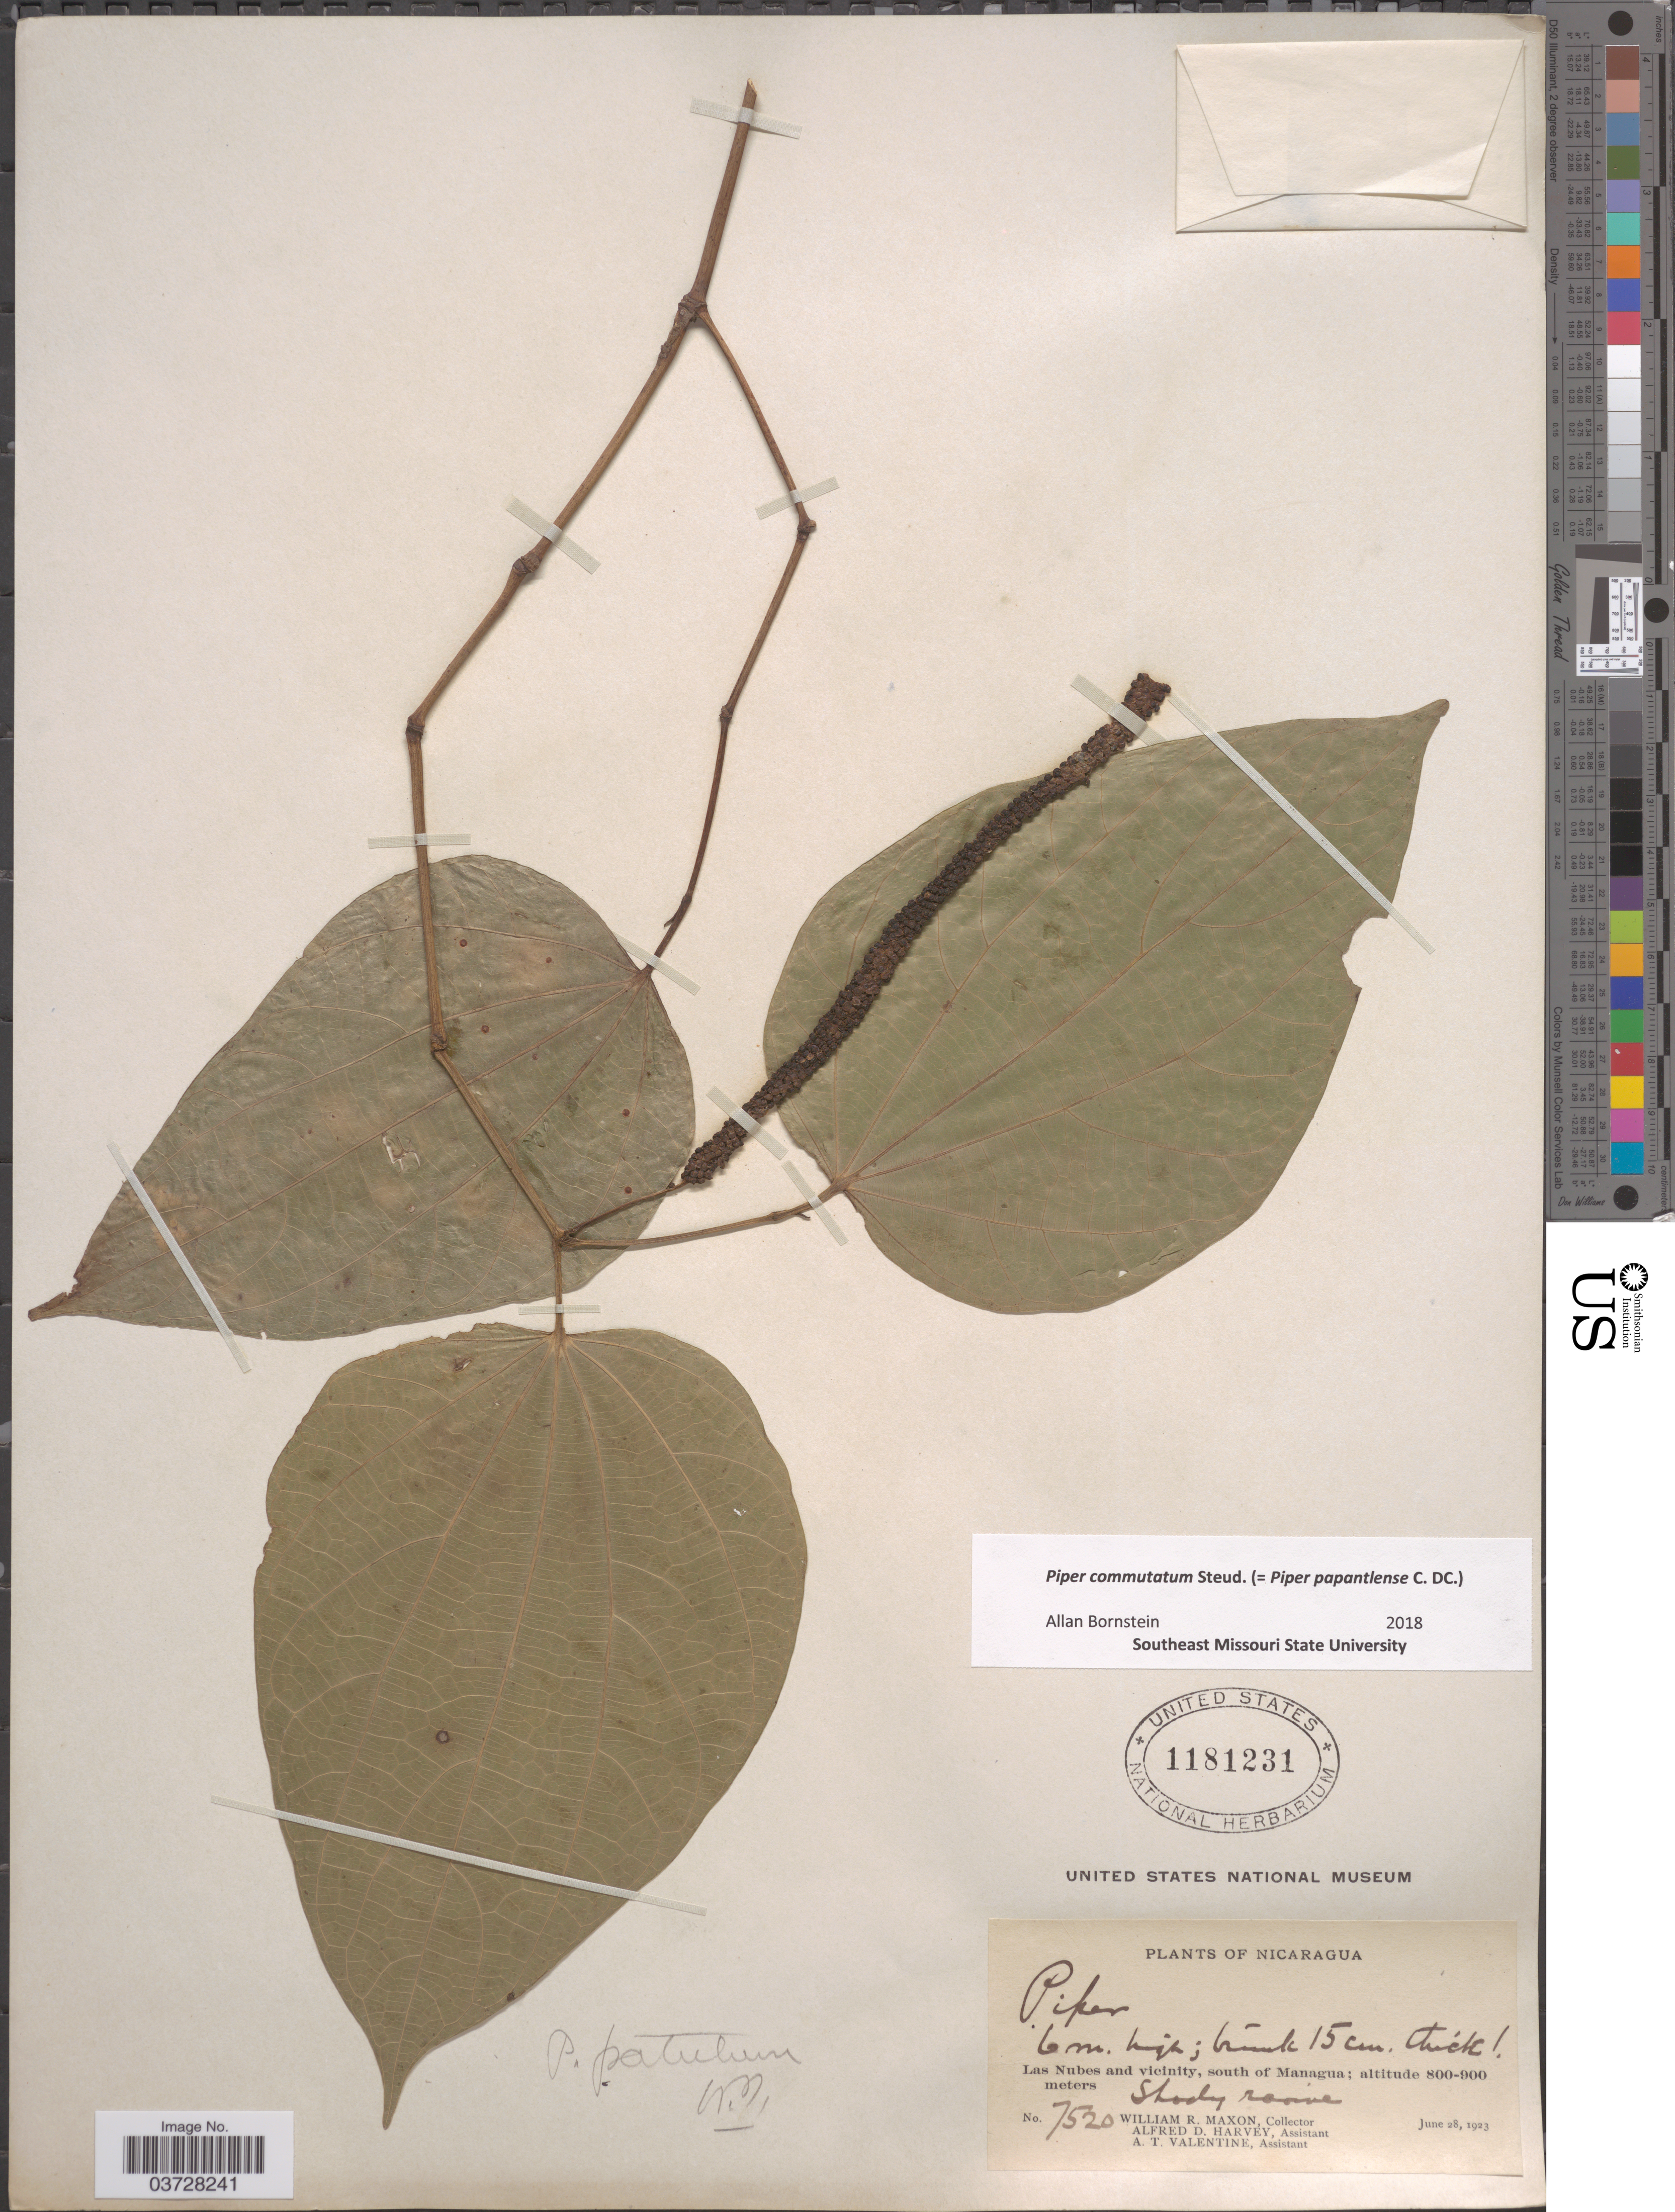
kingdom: Plantae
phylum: Tracheophyta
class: Magnoliopsida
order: Piperales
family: Piperaceae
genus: Piper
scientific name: Piper commutatum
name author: Steud.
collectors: W. R. Maxon, A. D. Harvey & A. Valentine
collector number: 7520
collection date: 1923-06-28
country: Nicaragua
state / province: Managua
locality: Las Nubes and vicinity, south of Managua.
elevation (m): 800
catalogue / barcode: US 1181231